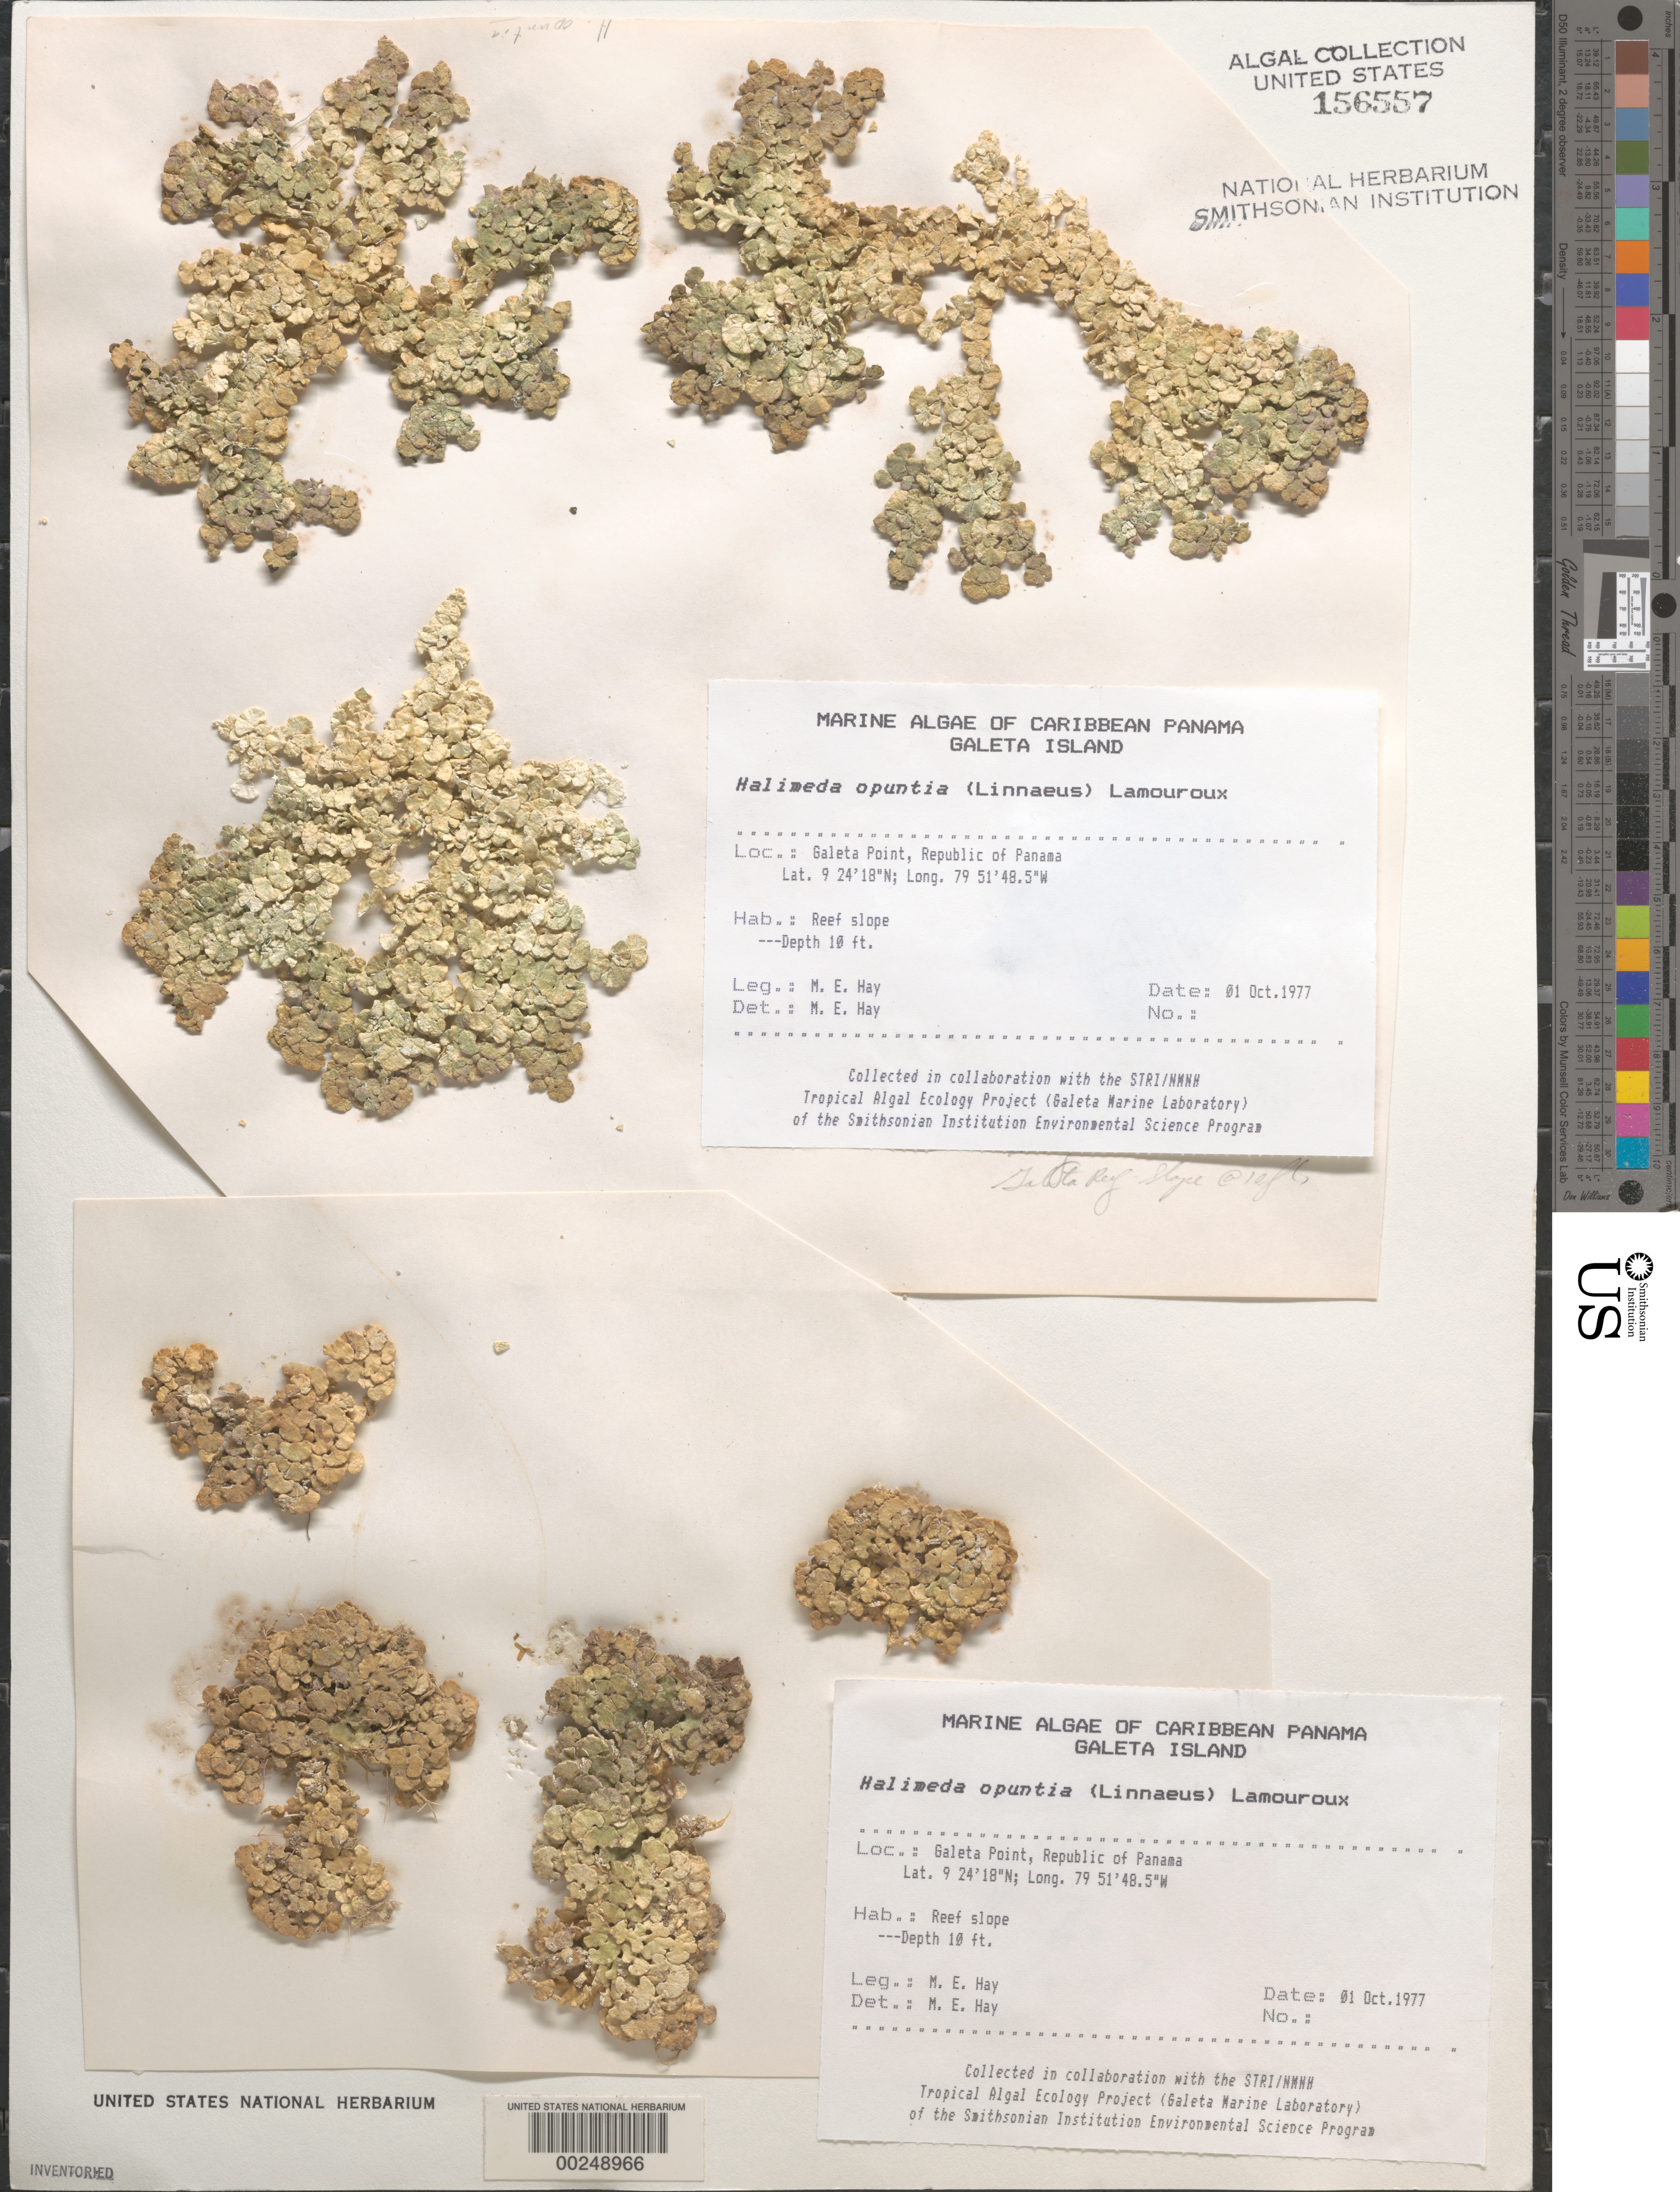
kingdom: Plantae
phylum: Chlorophyta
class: Ulvophyceae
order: Bryopsidales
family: Halimedaceae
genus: Halimeda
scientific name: Halimeda opuntia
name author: (L.) J.V.Lamouroux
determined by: Hay, M. E.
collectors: M. E. Hay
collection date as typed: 01 Oct 1977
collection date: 1977-10-01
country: Panama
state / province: Colón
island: Galeta Island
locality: Galeta Point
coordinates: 9 24' 18" N, 79 51' 48.5" W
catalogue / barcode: US 156557